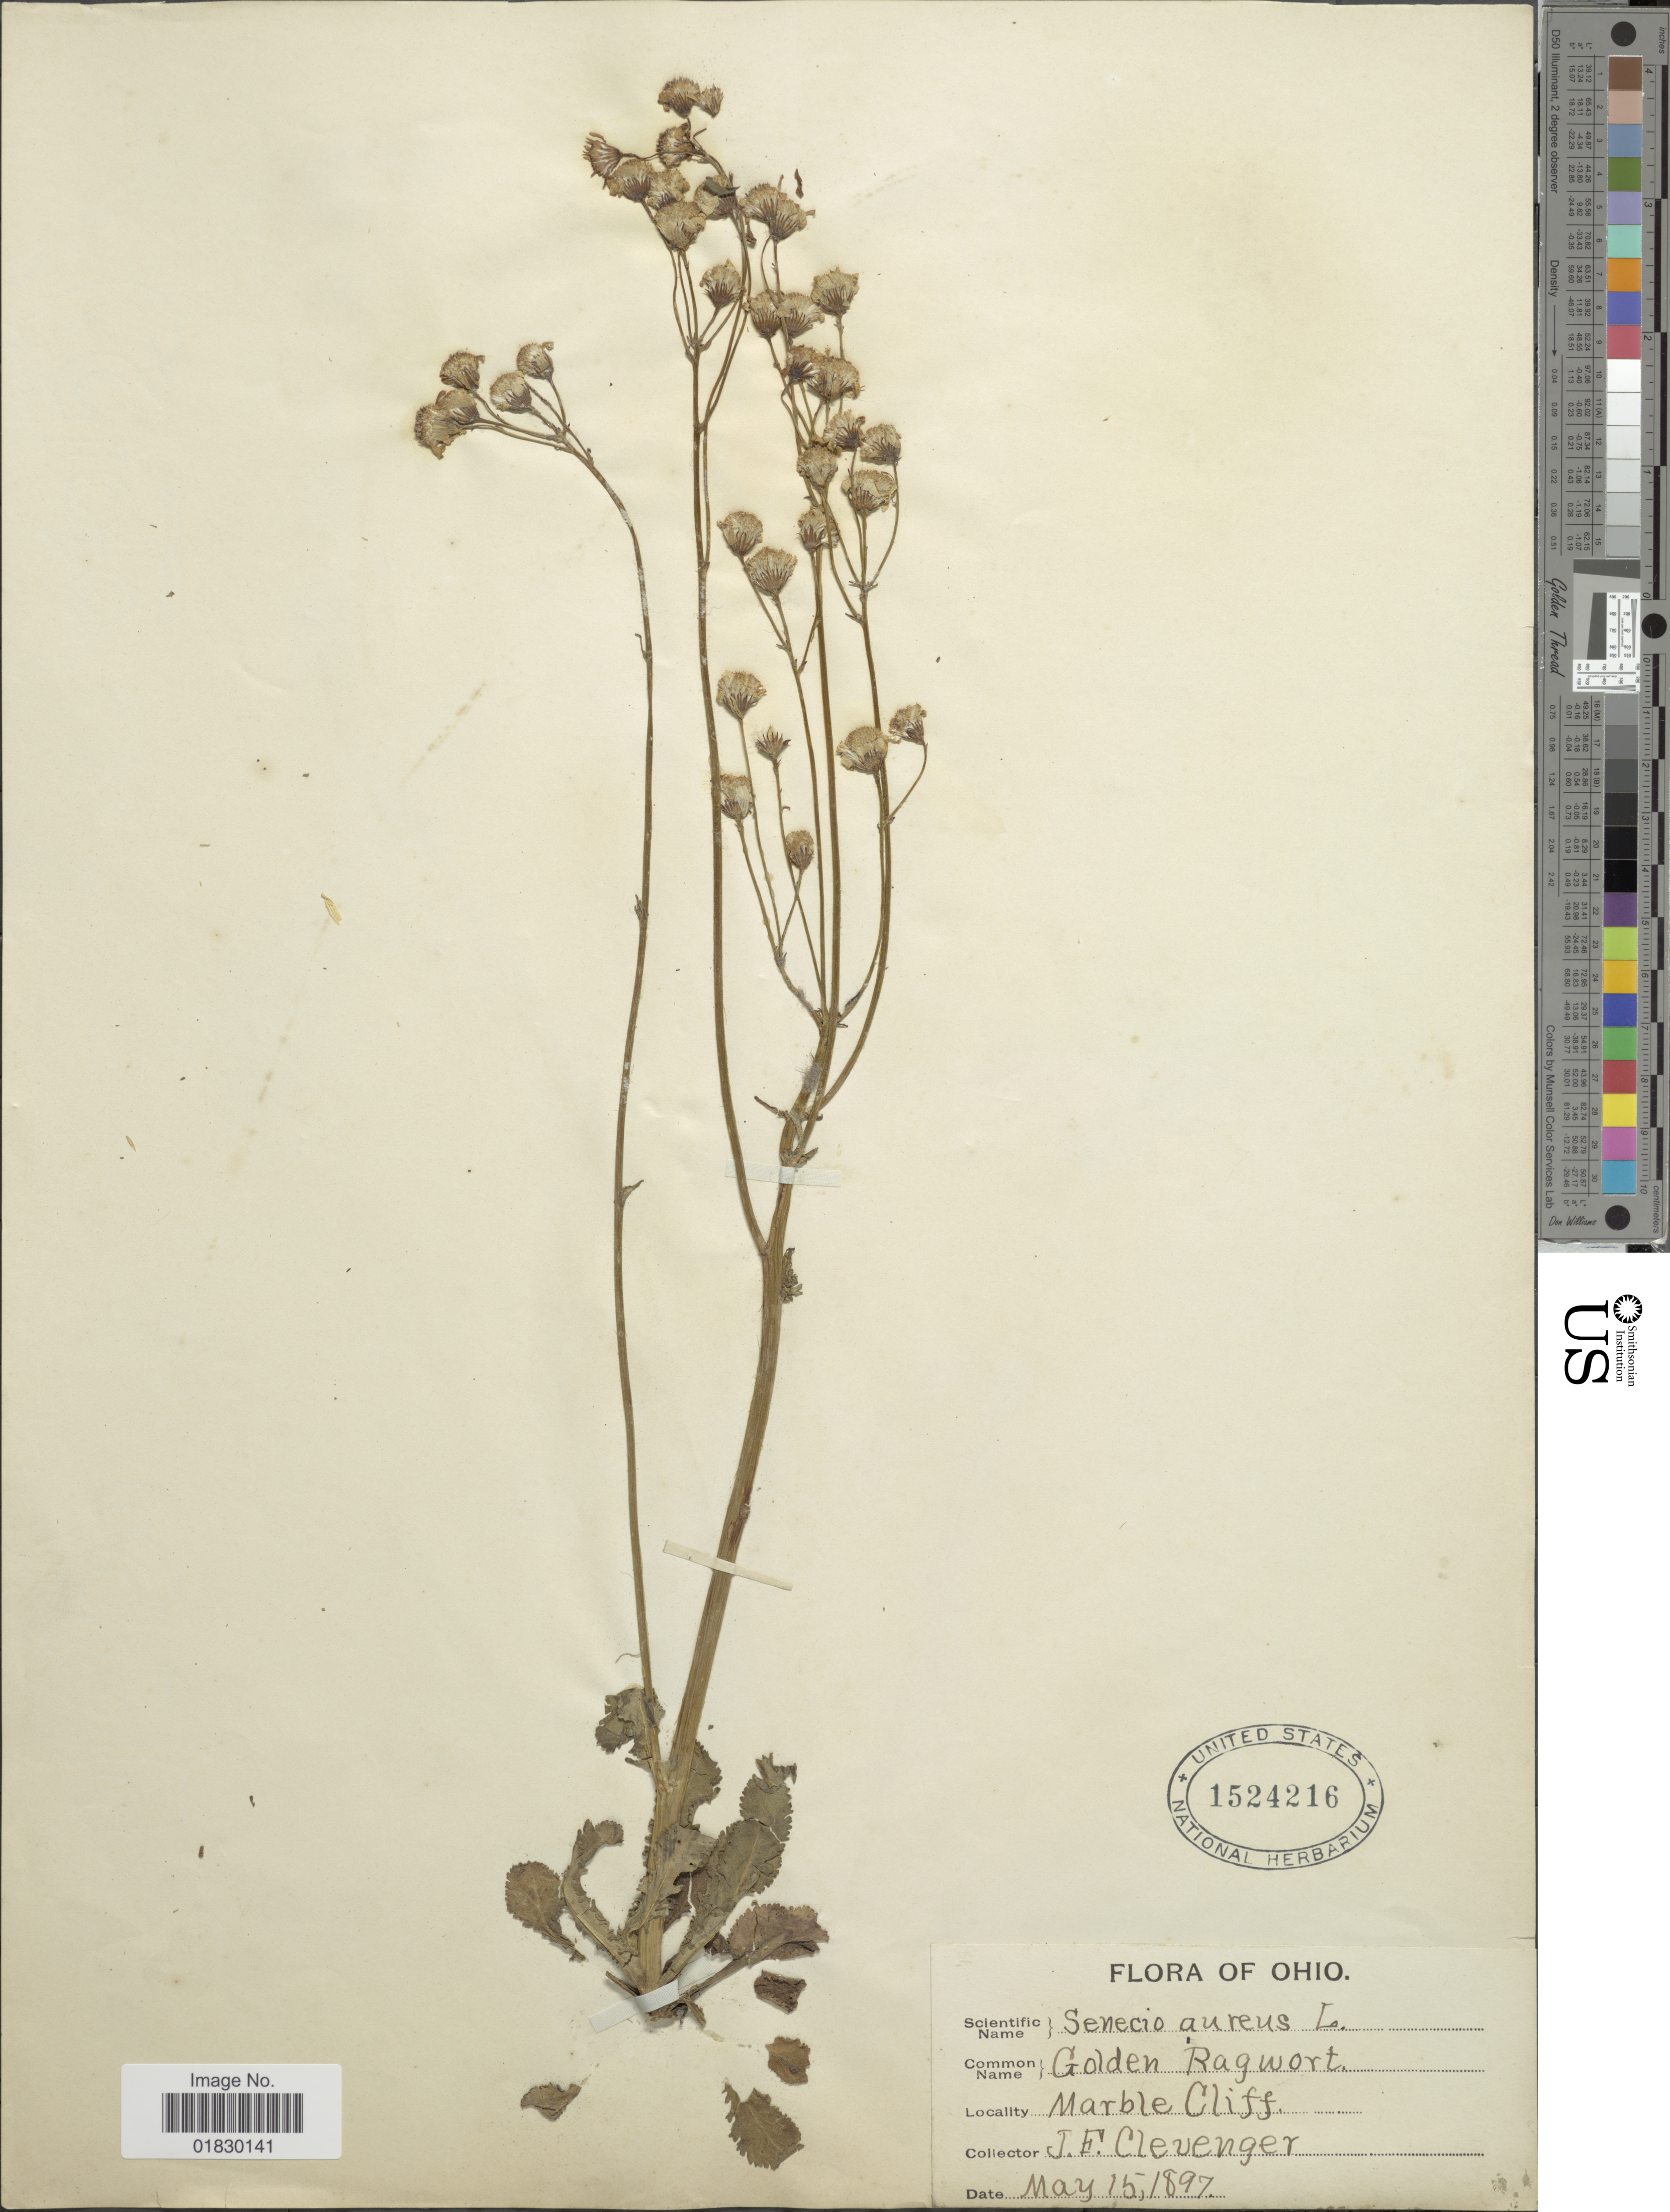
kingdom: Plantae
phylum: Tracheophyta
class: Magnoliopsida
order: Asterales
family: Asteraceae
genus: Packera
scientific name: Packera aurea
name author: (L.) Á. Löve & D. Löve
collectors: J. F. Clevenger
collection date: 1897-05-15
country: United States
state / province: Ohio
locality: Marble Cliff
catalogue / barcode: US 1524216